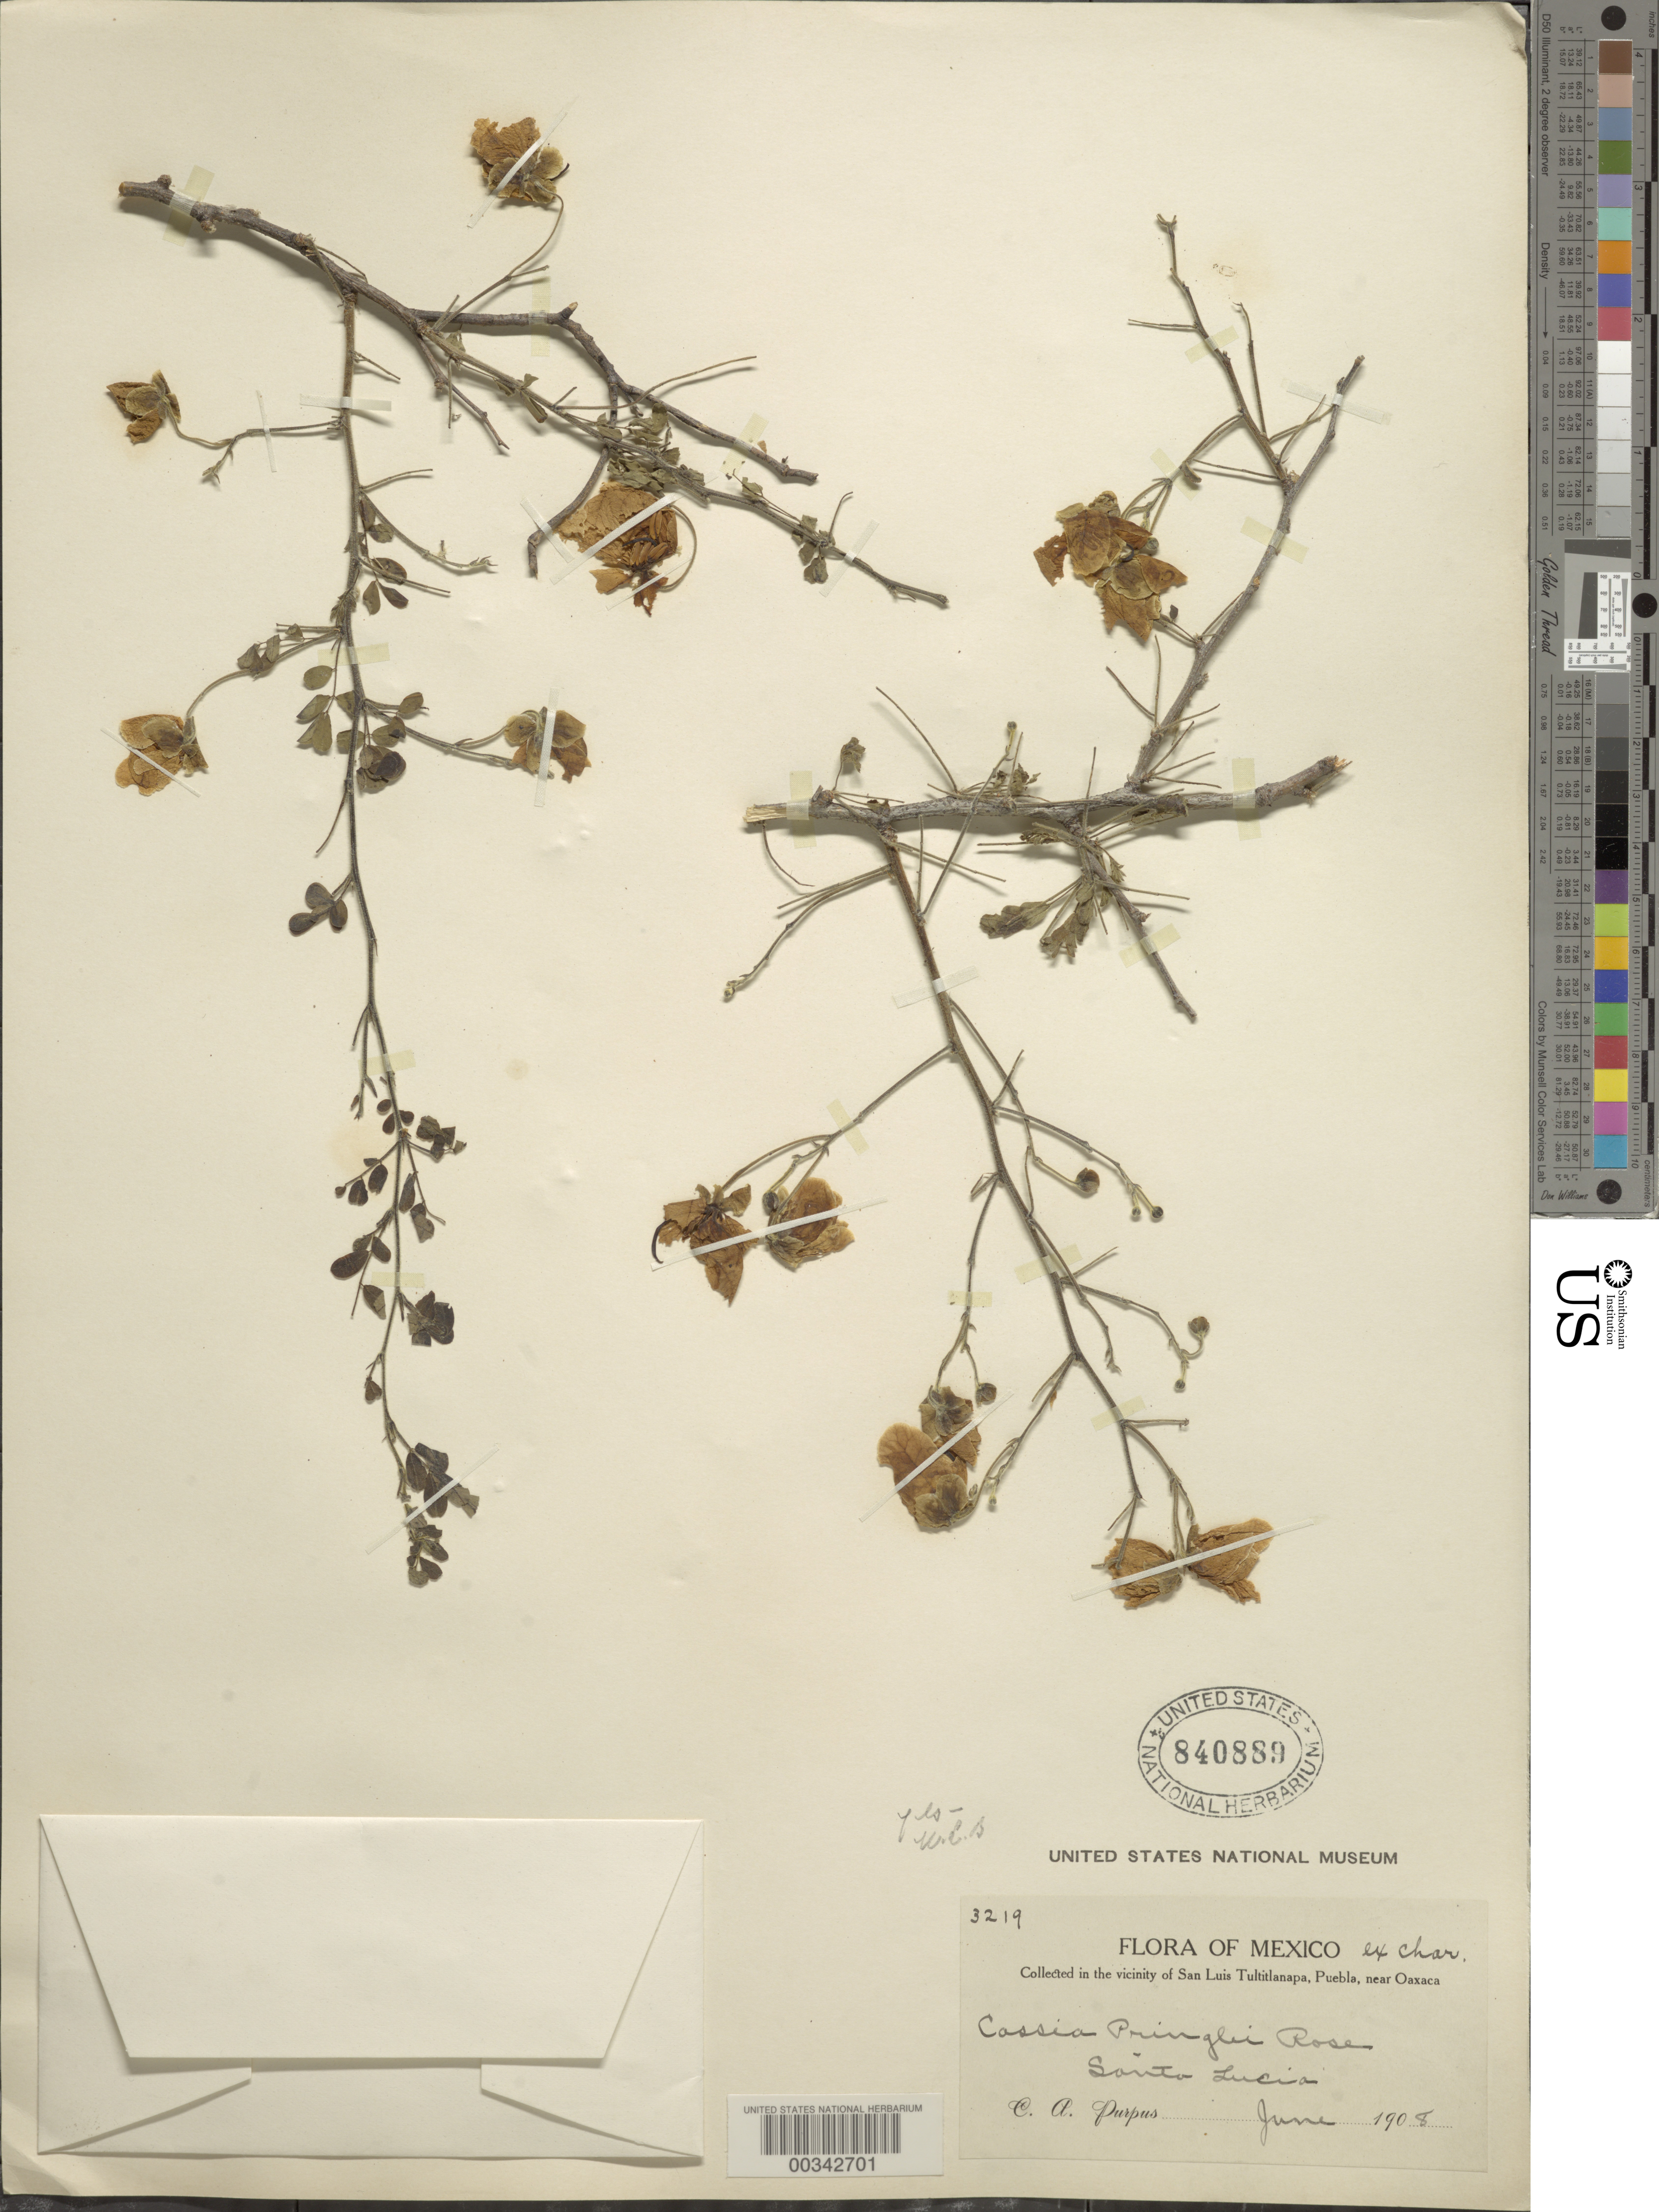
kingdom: Plantae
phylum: Tracheophyta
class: Magnoliopsida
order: Fabales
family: Fabaceae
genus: Senna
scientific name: Senna wislizeni var. pringlei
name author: (Rose) H.S. Irwin & Barneby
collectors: C. A. Purpus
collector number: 3219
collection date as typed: Jun 1908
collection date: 1908-06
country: Mexico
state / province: Puebla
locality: Santa lucia; in the vicinity of San Luis tultitlanapa, near Oaxaca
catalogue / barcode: US 840889